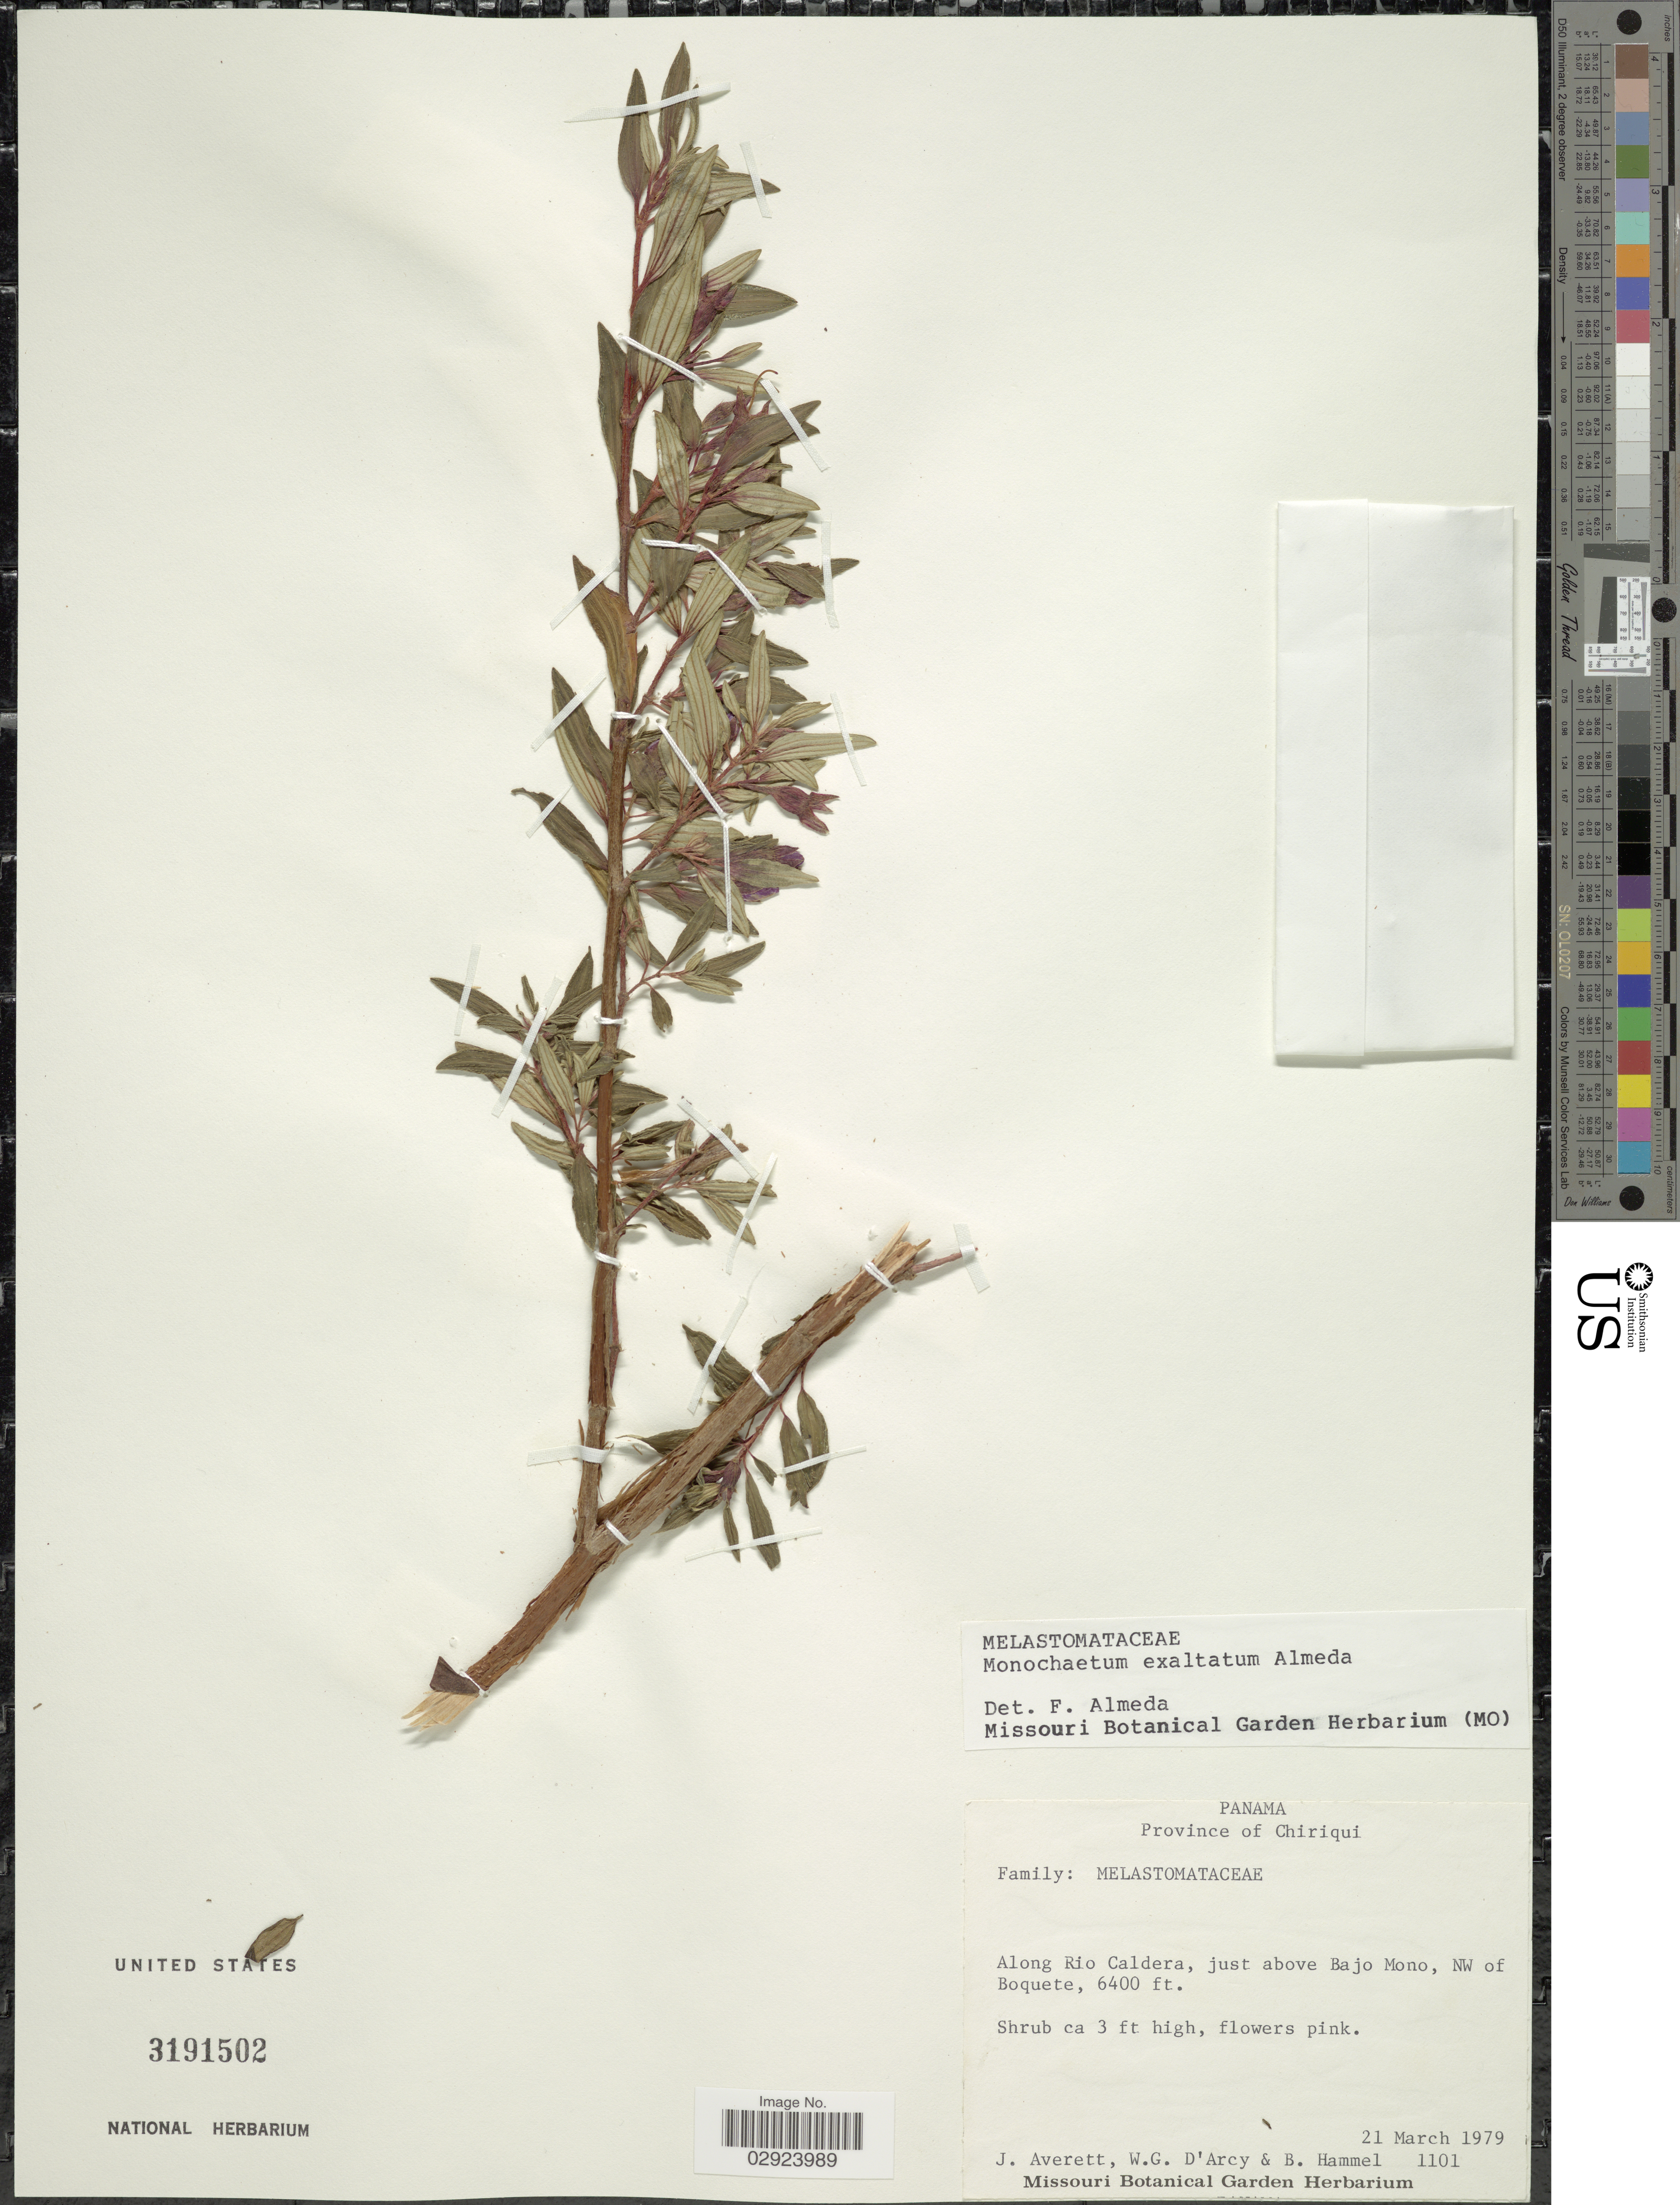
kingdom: Plantae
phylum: Tracheophyta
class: Magnoliopsida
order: Myrtales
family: Melastomataceae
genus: Monochaetum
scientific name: Monochaetum exaltatum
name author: Almeda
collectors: J. Averett, W. G. D'Arcy & B. Hammel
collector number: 1101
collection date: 1979-03-21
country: Panama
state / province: Chiriqui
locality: Along Rio Caldera, just above Bajo Mono, NW of Boquete.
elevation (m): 1951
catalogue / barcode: US 3191502